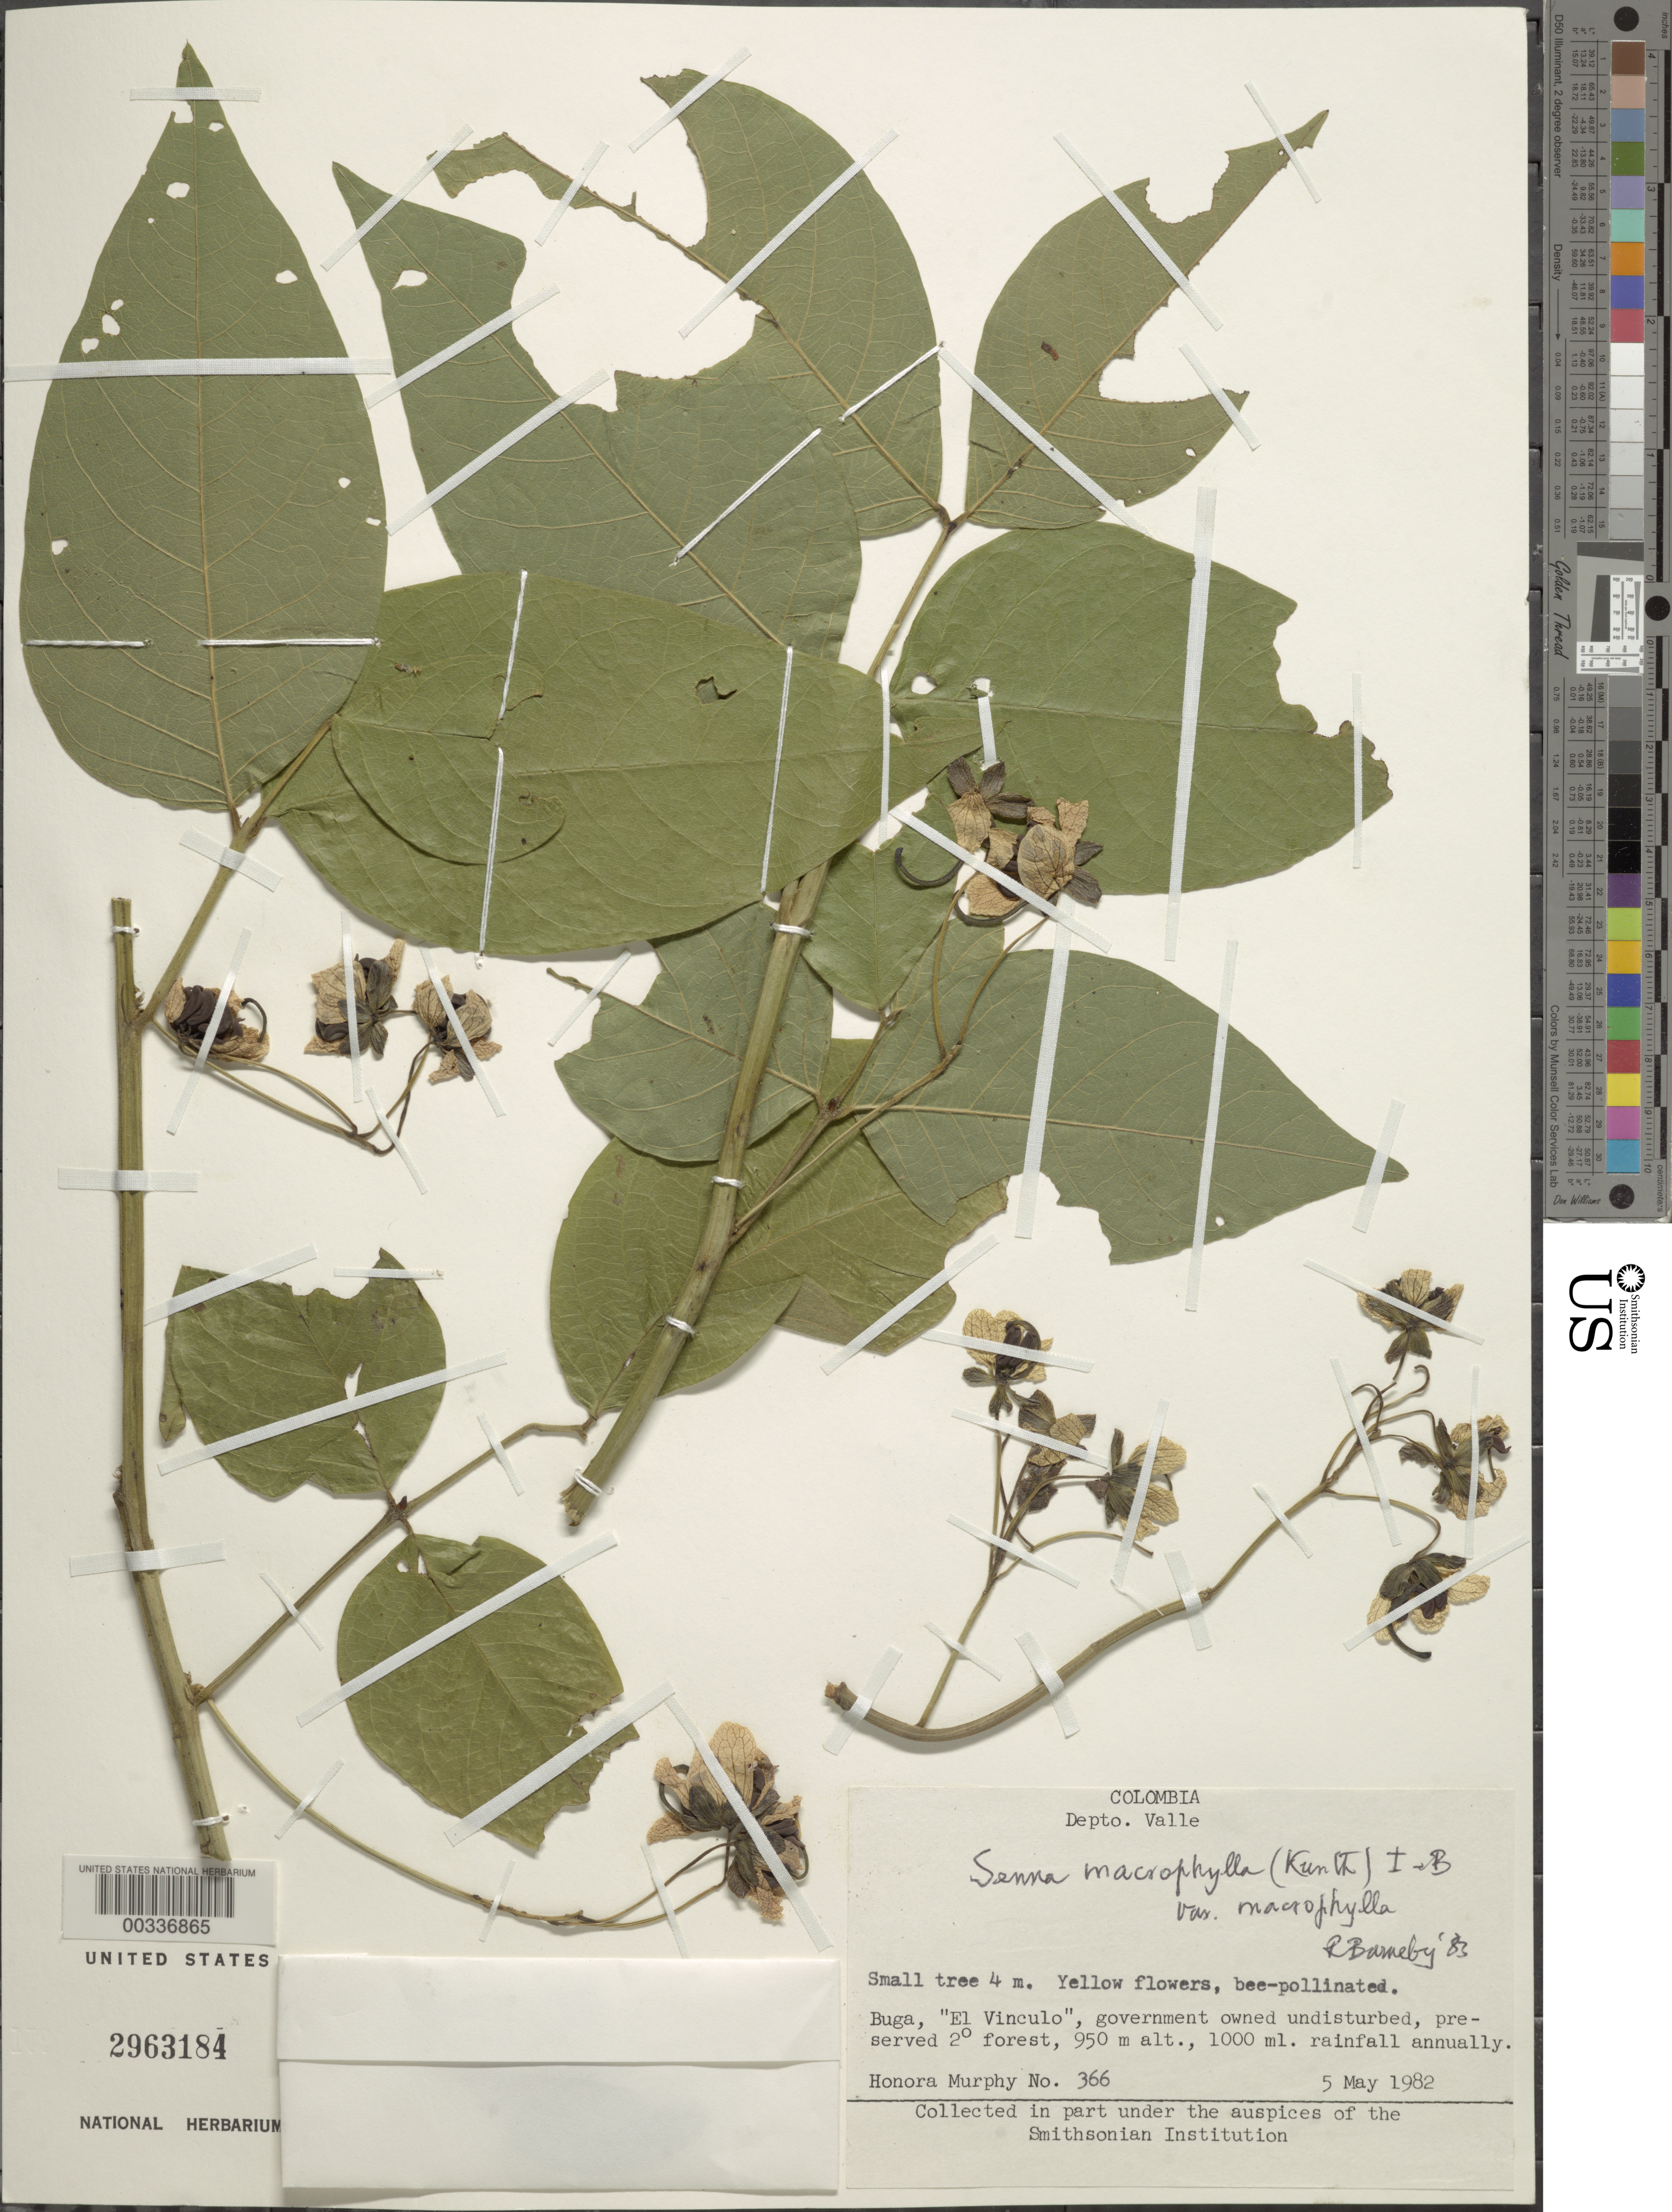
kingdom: Plantae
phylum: Tracheophyta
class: Magnoliopsida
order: Fabales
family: Fabaceae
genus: Senna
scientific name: Senna macrophylla var. macrophylla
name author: (Kunth) H.S. Irwin & Barneby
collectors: H. Murphy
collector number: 366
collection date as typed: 05 May 1982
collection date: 1982-05-05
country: Colombia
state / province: Valle del Cauca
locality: Buga, "el vinculo", government owned undisturbed Preserved secondary forest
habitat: Secondary forest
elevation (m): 950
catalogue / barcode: US 2963184